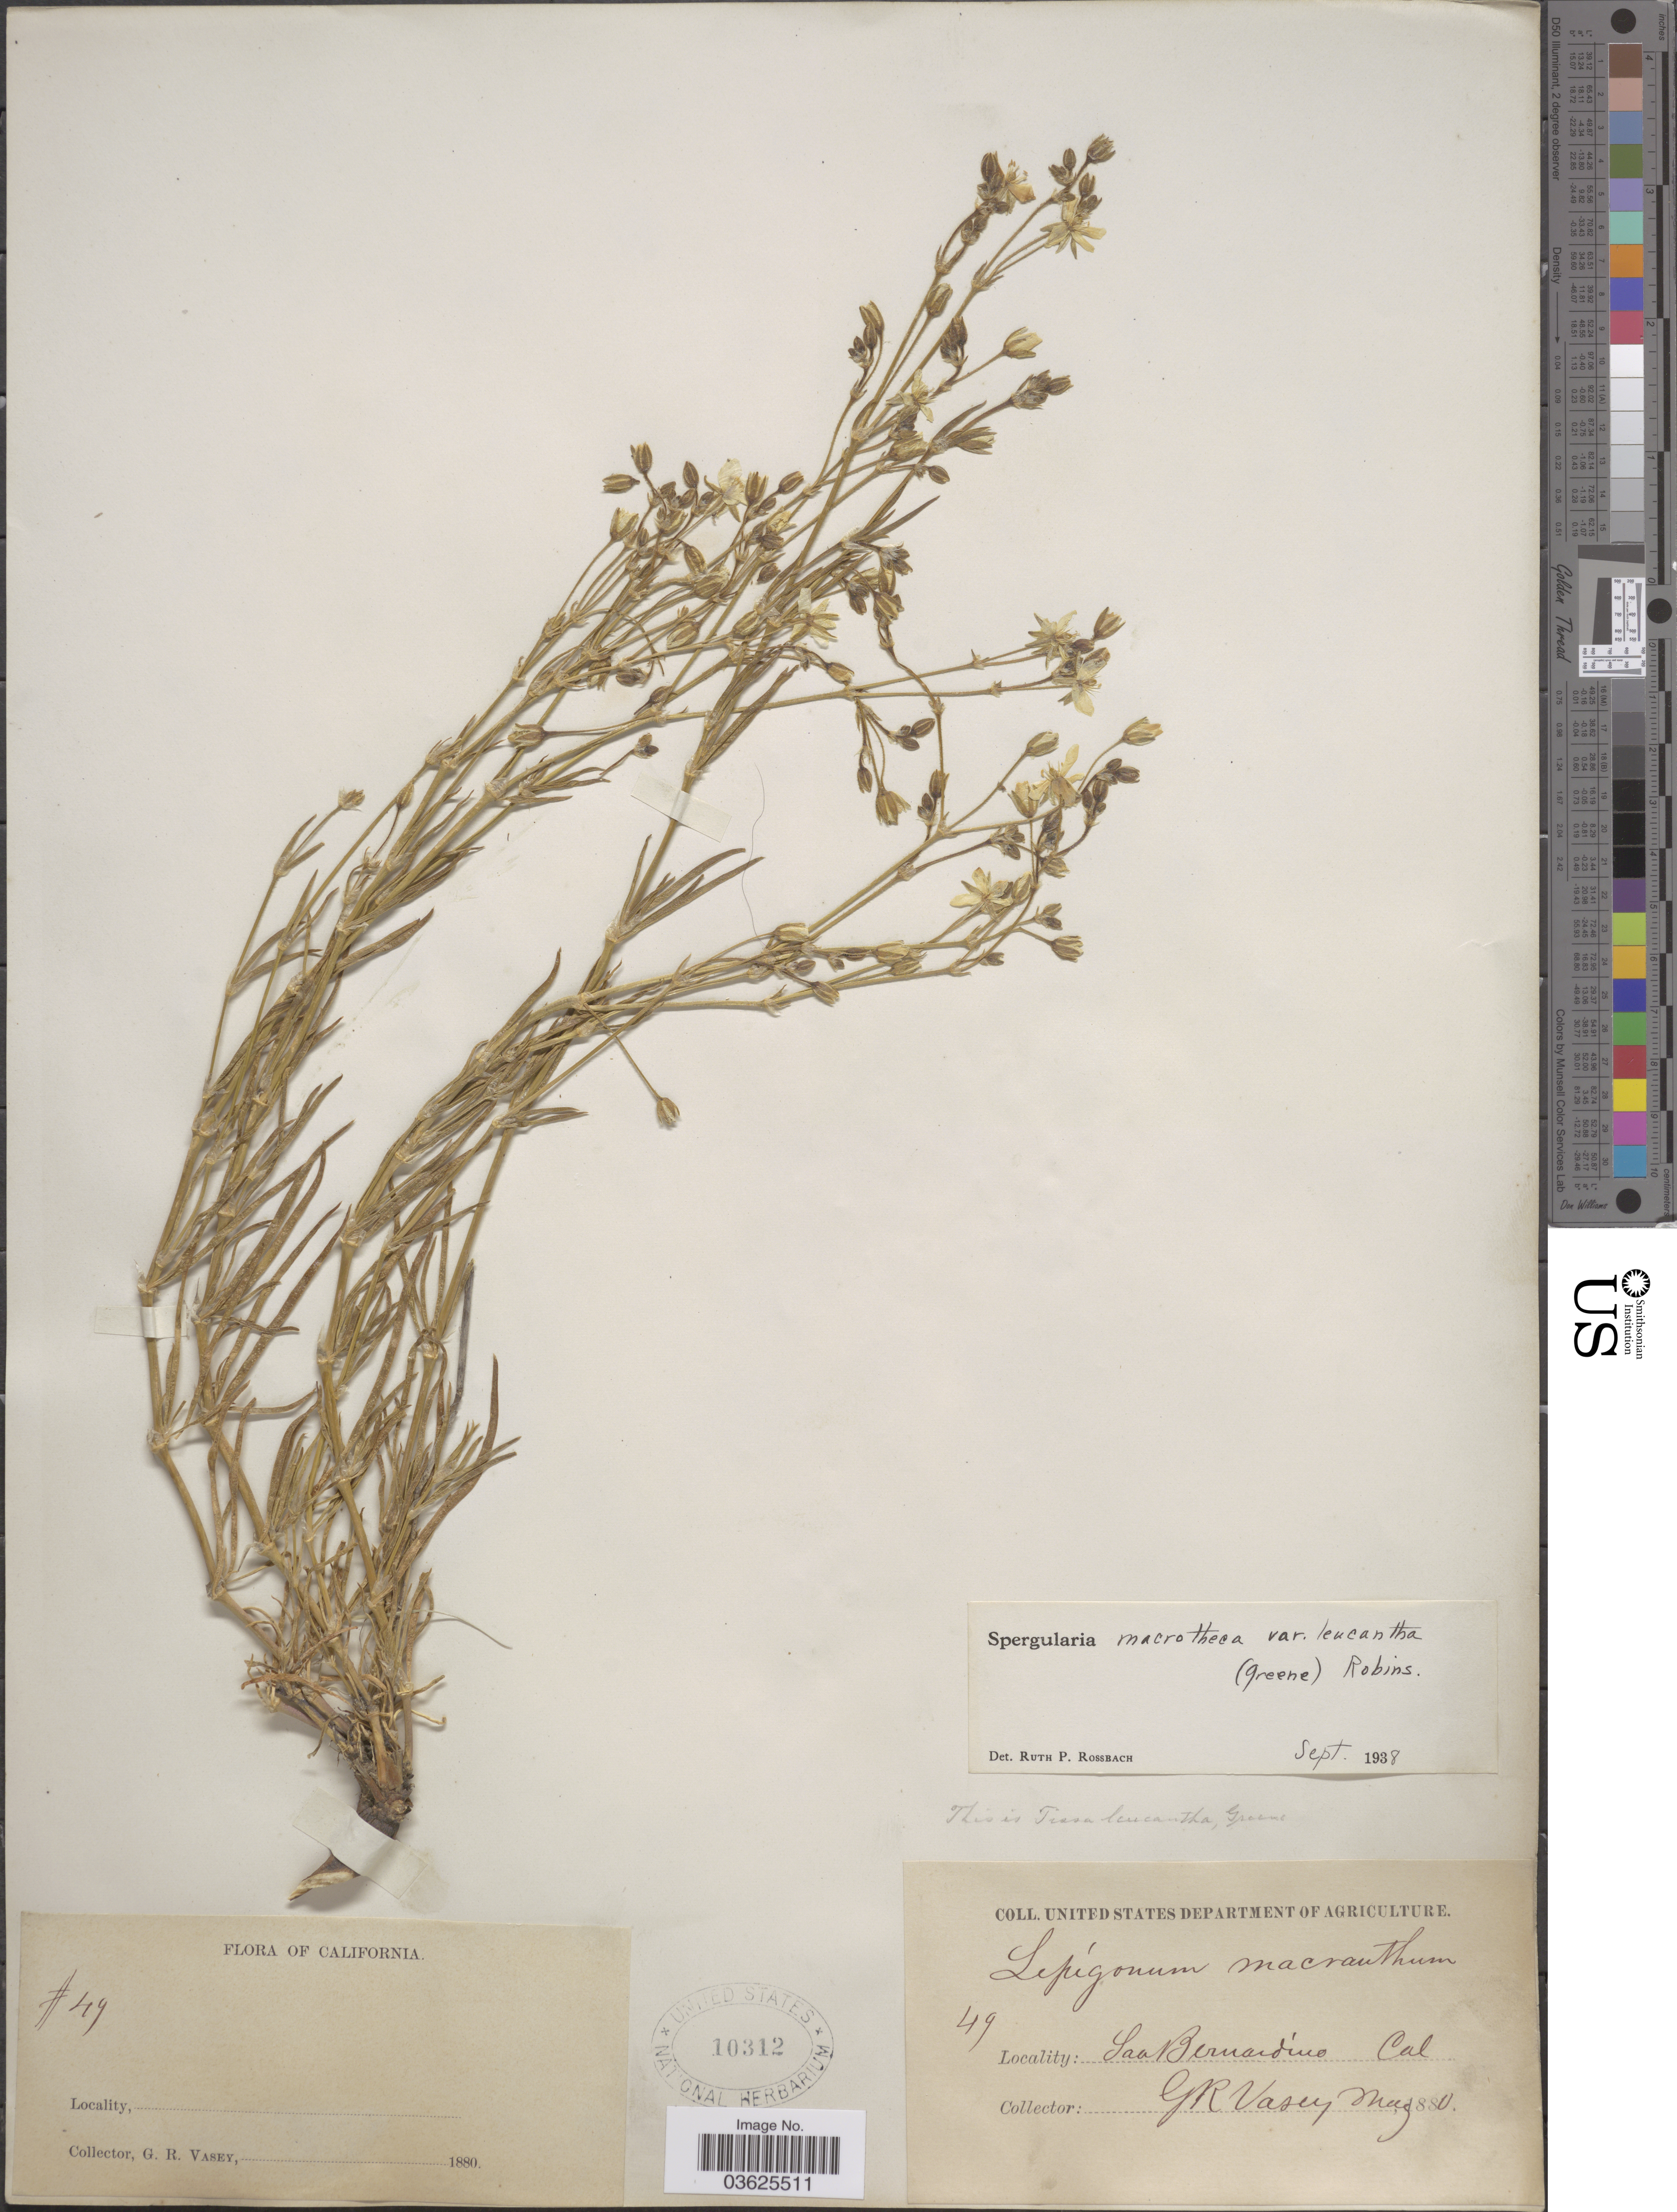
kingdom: Plantae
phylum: Tracheophyta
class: Magnoliopsida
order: Caryophyllales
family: Caryophyllaceae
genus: Spergularia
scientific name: Spergularia macrotheca var. leucantha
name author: (Greene) B.L. Rob.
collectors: G. R. Vasey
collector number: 49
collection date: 1880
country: United States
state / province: California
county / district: San Bernardino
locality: San Bernardino.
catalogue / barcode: US 10312